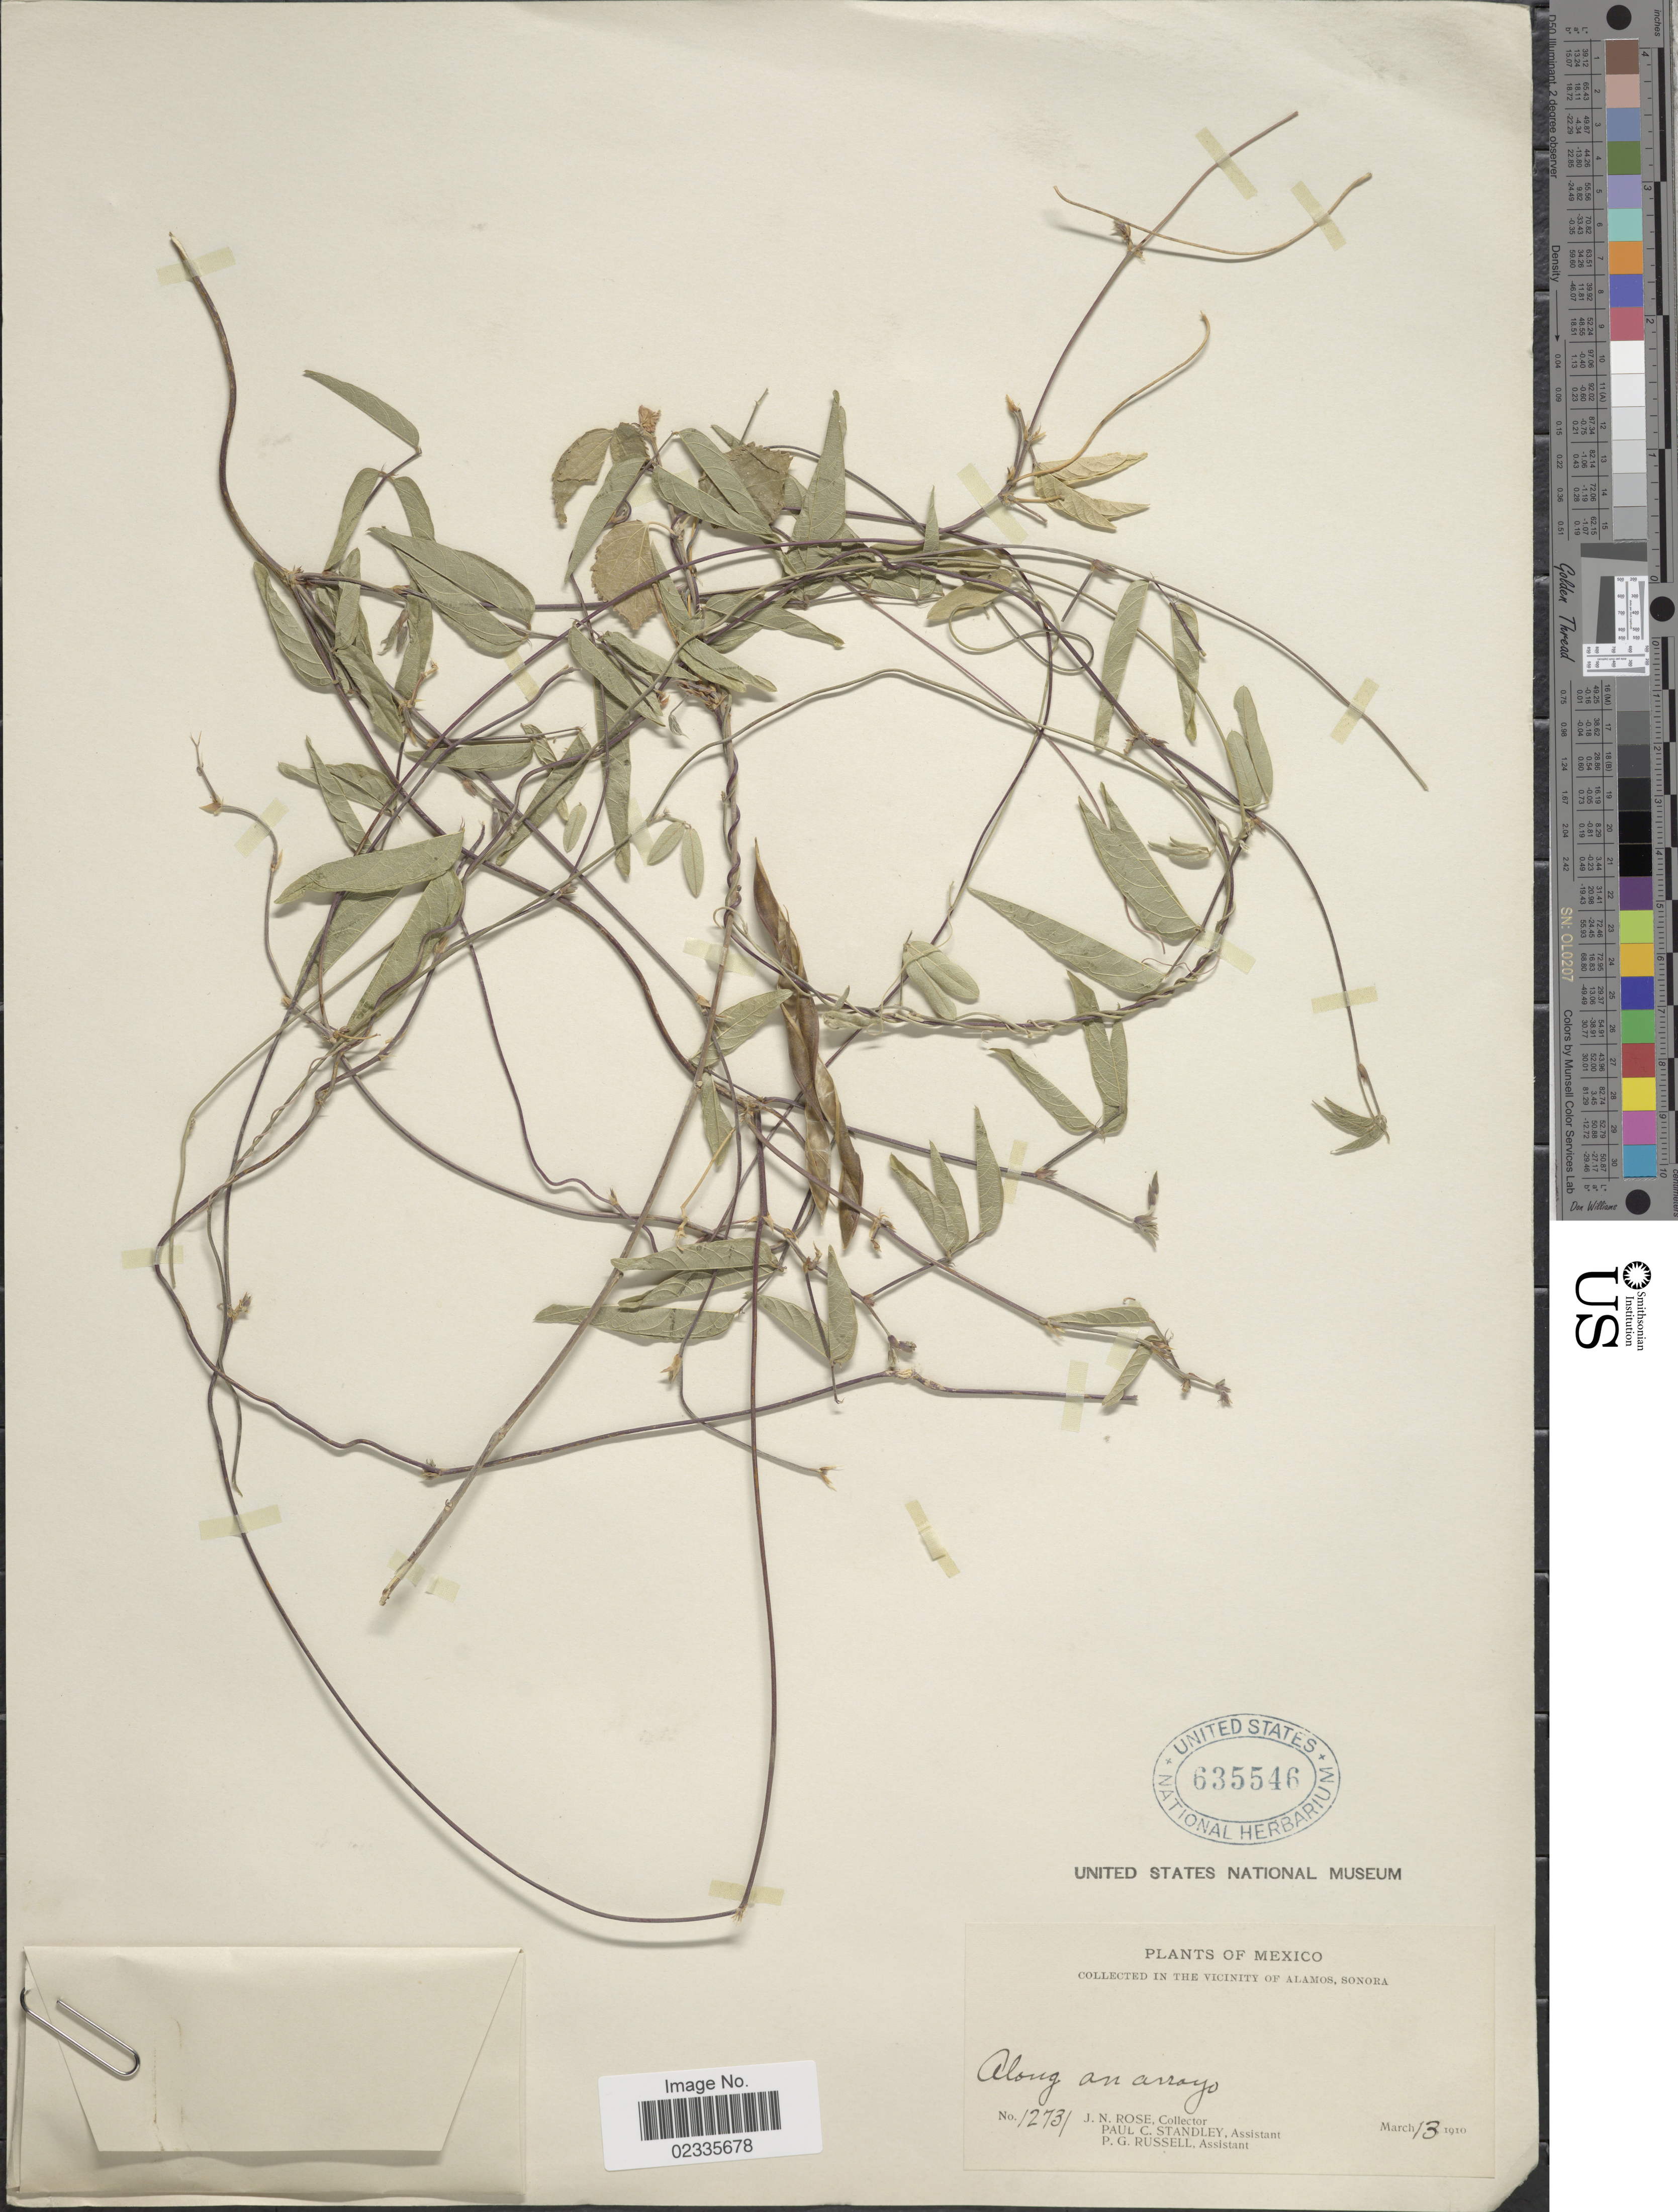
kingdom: Plantae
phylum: Tracheophyta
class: Magnoliopsida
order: Fabales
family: Fabaceae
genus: Centrosema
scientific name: Centrosema sp.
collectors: J. N. Rose, P. C. Standley & P. G. Russell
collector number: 12731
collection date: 1910-03-13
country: Mexico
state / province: Sinaloa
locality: In the Vicinity of Alamos, Sonora. Along on arroyo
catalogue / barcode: US 635546